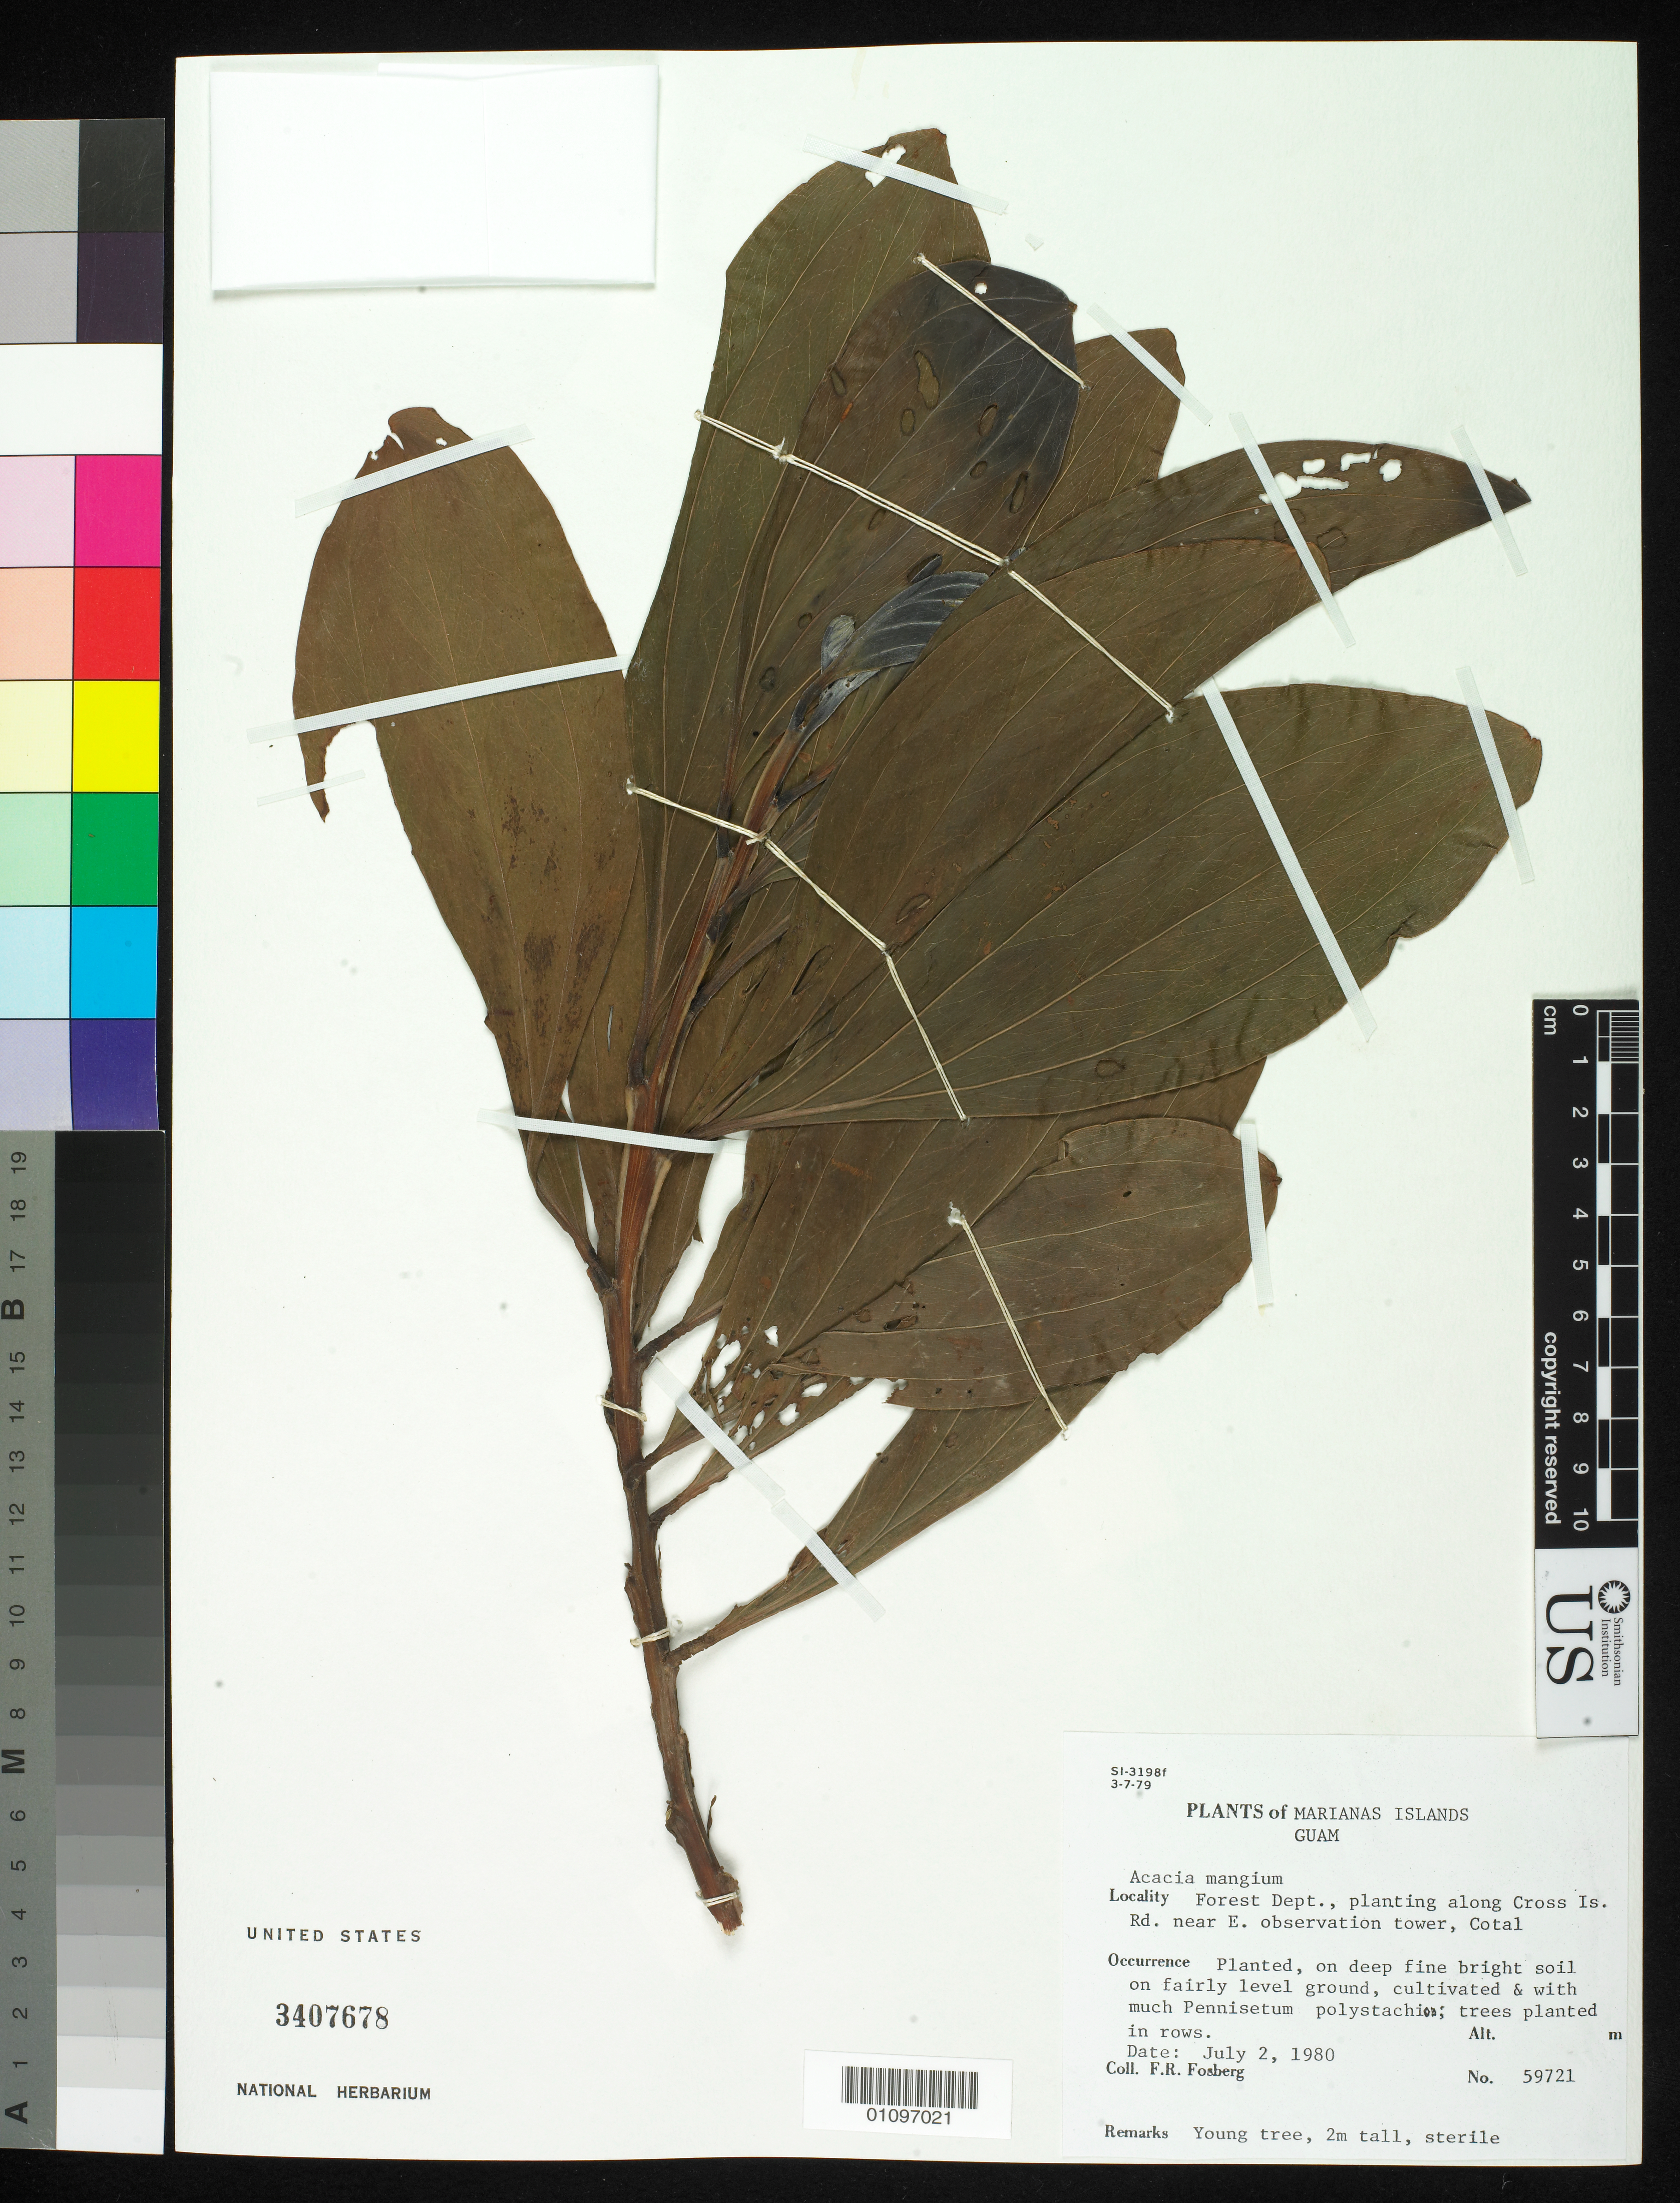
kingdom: Plantae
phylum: Tracheophyta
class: Magnoliopsida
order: Fabales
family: Fabaceae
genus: Acacia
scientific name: Acacia mangium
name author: Willd.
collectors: F. R. Fosberg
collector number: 59721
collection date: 1980-07-02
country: Guam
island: Guam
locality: Forest Dept., planting along Cross Is. Rd. near E. observation tower, Cotal.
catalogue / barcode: US 3407678